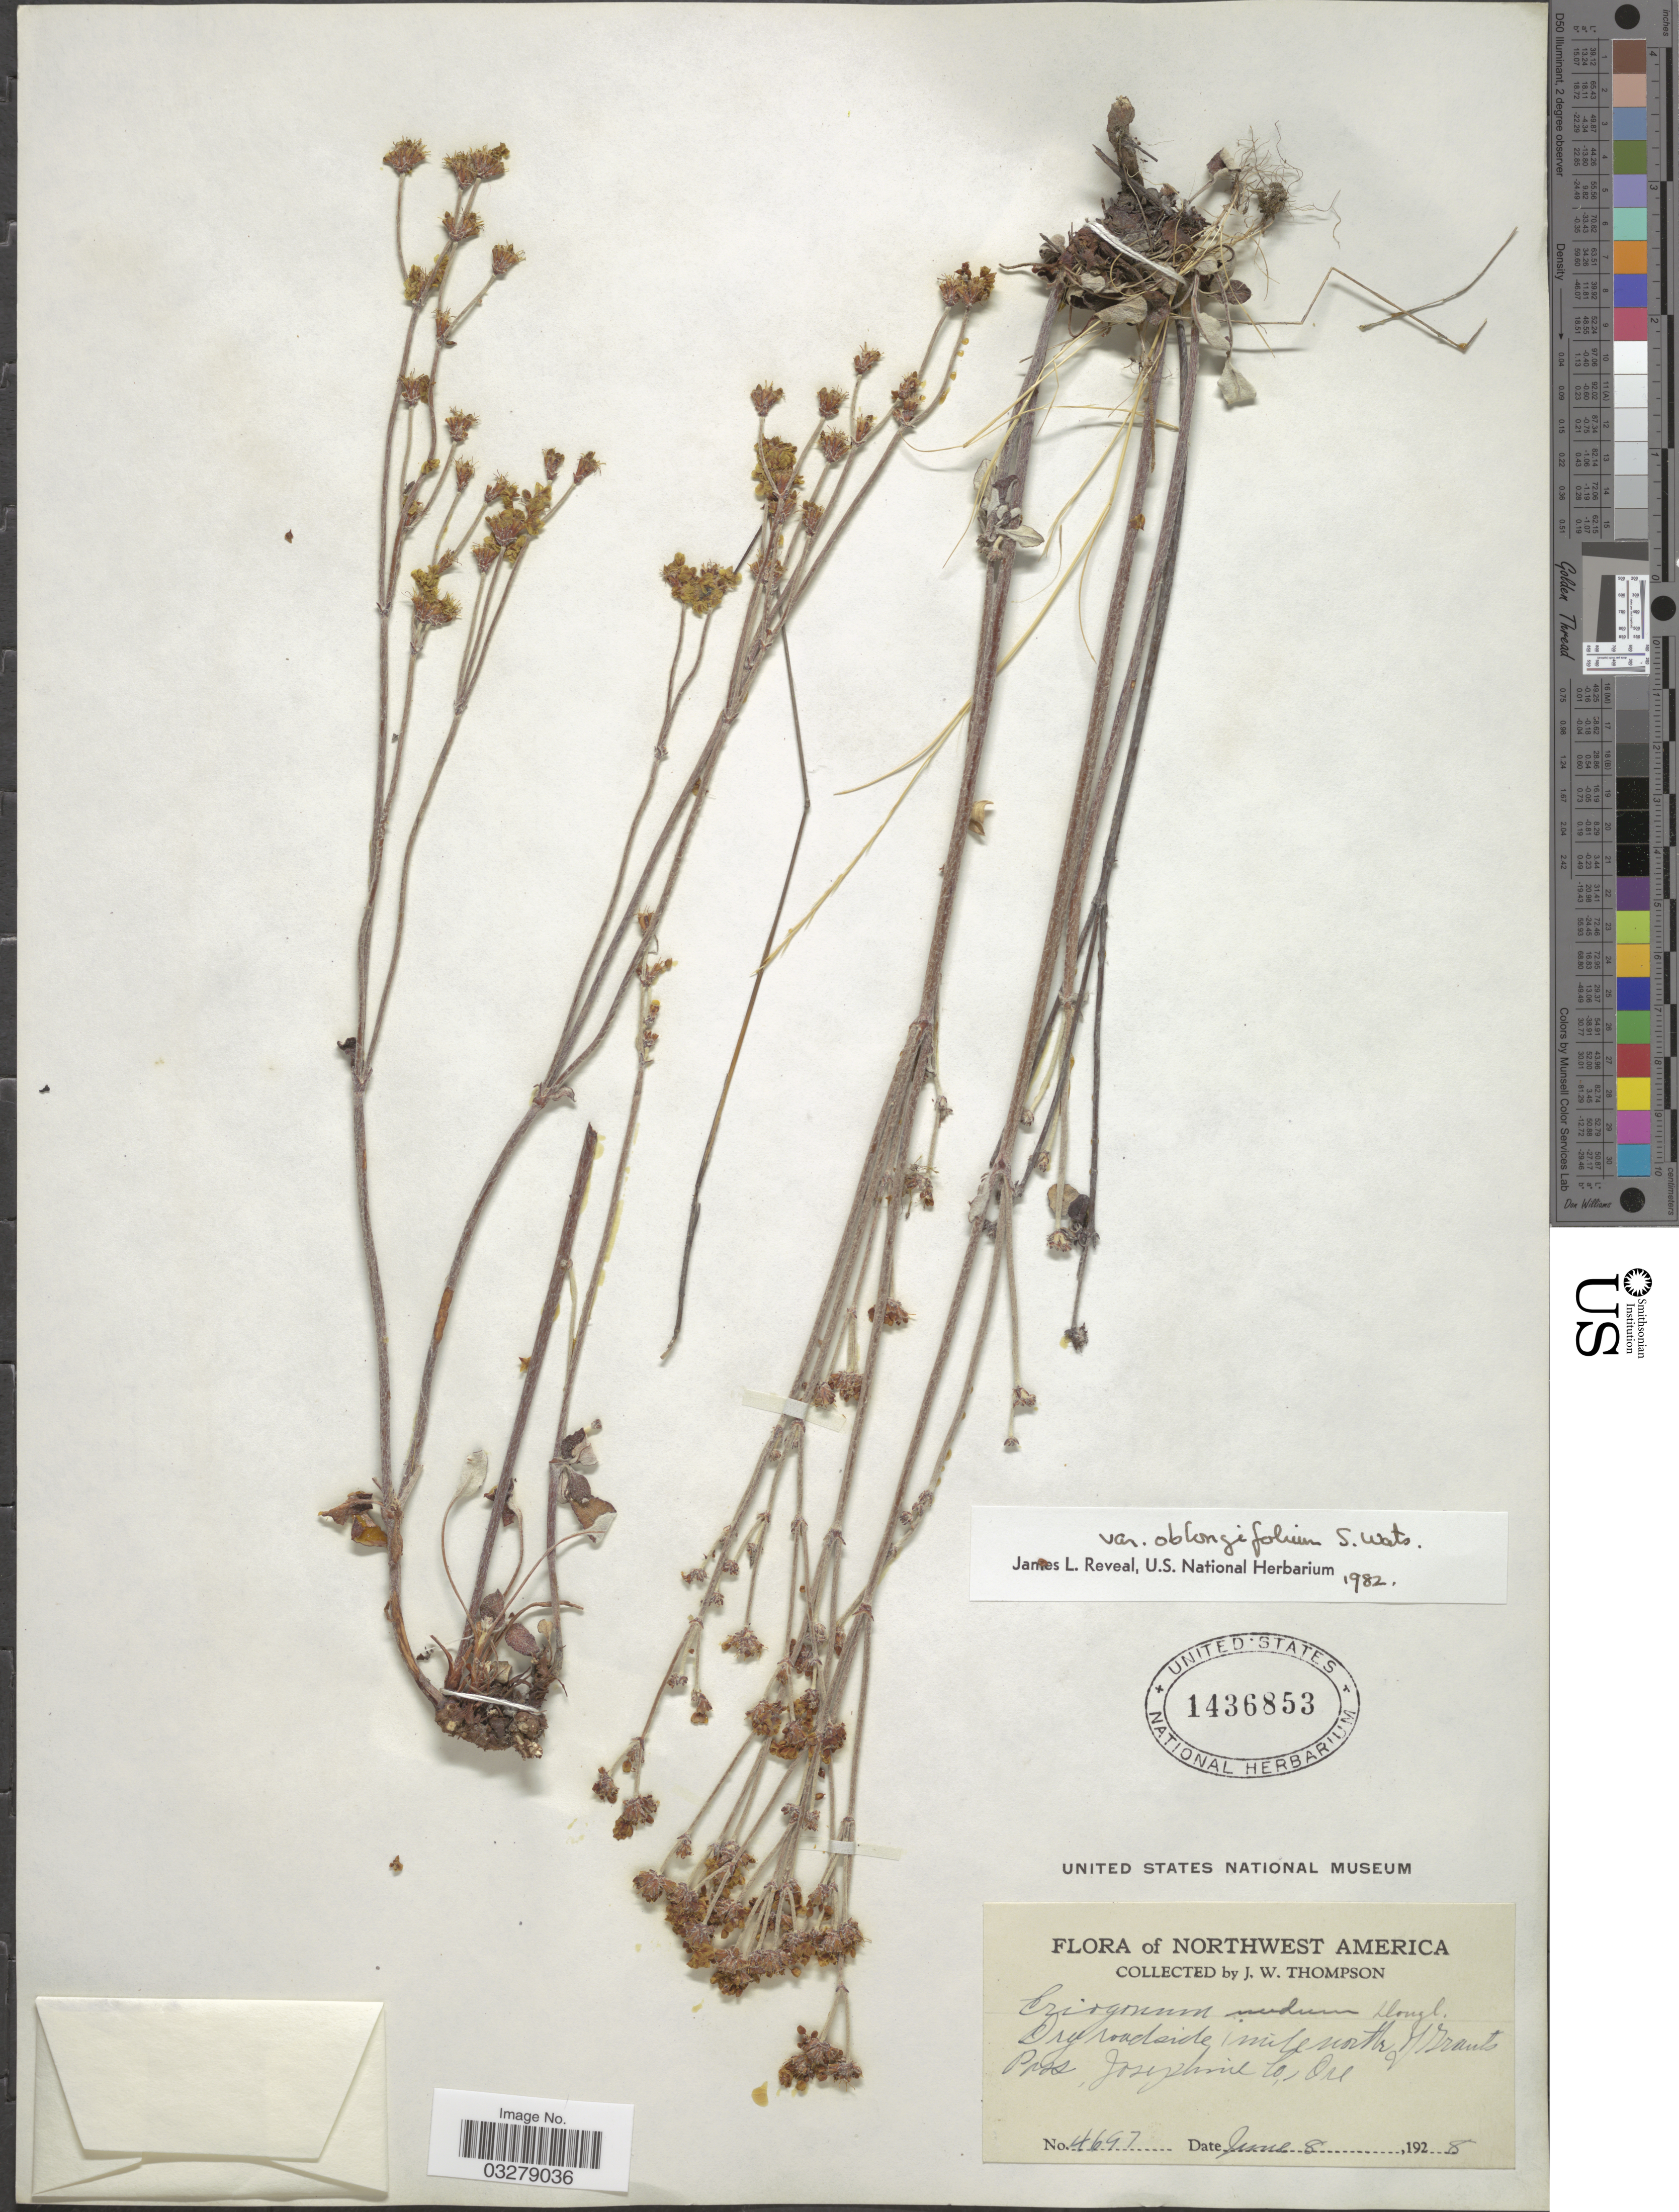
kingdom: Plantae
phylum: Tracheophyta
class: Magnoliopsida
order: Caryophyllales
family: Polygonaceae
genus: Eriogonum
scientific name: Eriogonum nudum var. oblongifolium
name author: Douglas ex Benth.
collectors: J. Thompson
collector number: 4697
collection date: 1928-06-08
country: United States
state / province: Oregon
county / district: Josephine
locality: Northwest America, 1 mile north of Grants Pass, Josephine Co.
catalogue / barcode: US 1436853